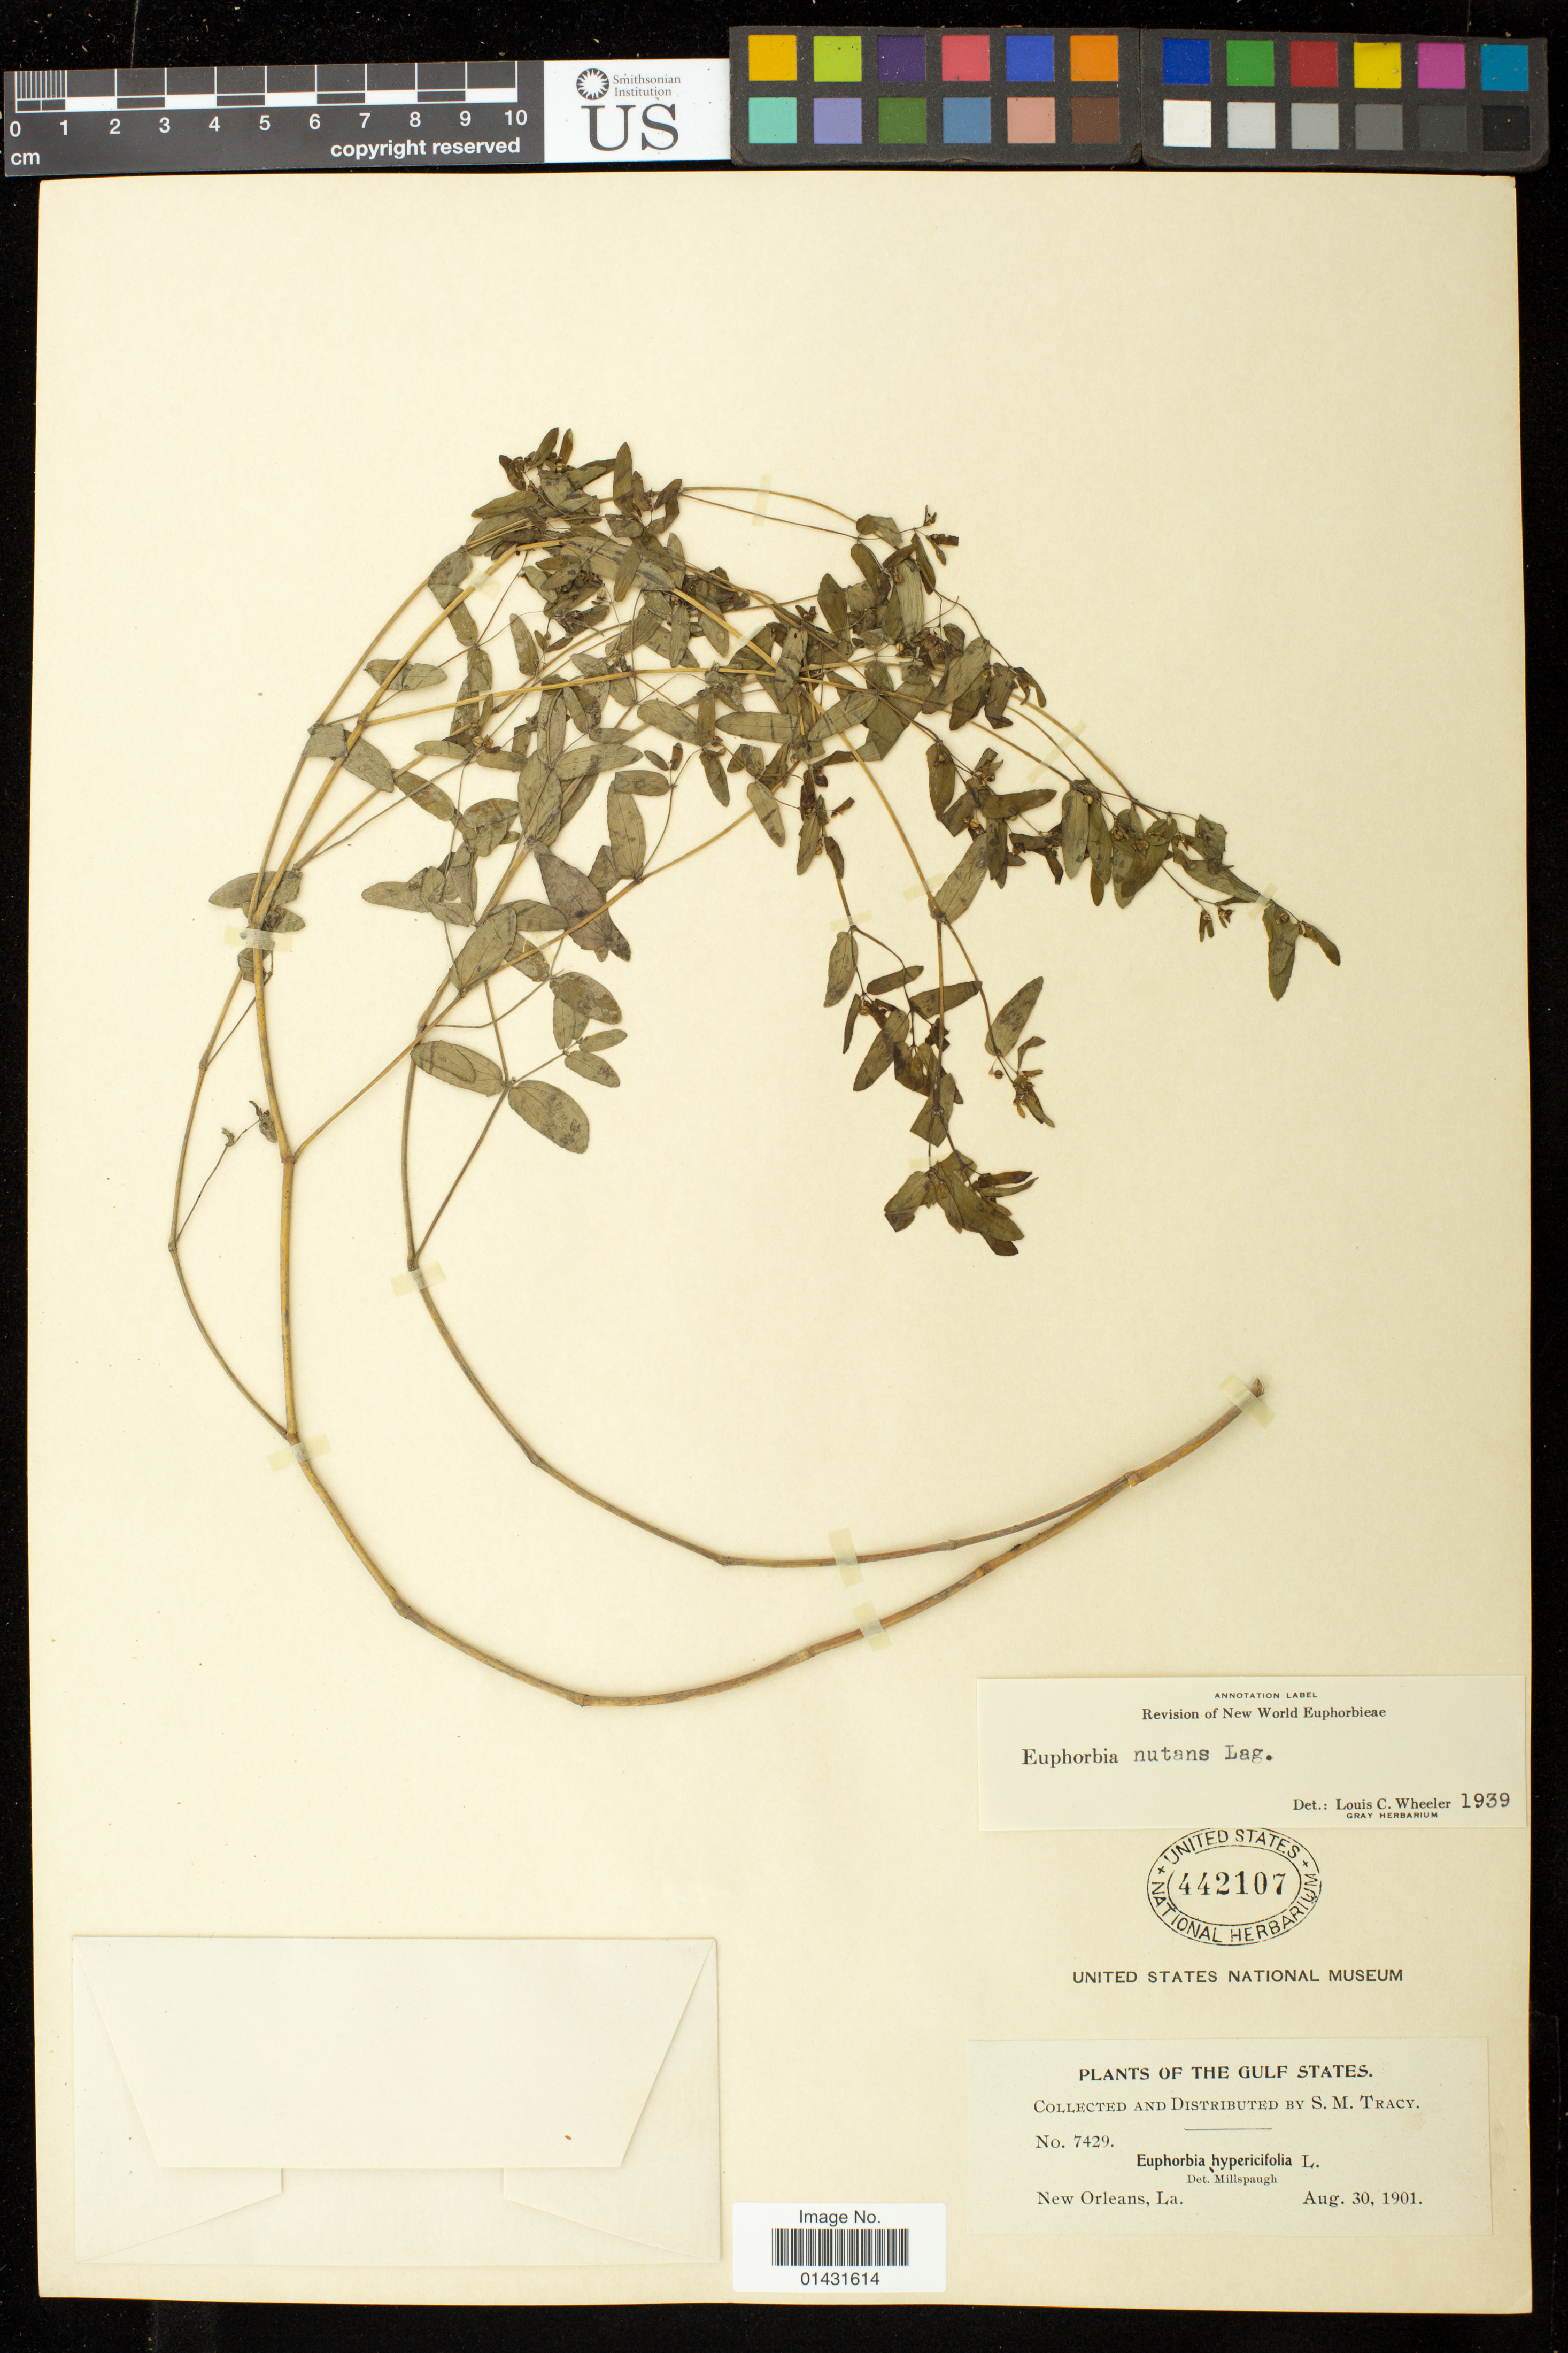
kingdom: Plantae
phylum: Tracheophyta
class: Magnoliopsida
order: Malpighiales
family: Euphorbiaceae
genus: Euphorbia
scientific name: Euphorbia hypericifolia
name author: L.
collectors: S. M. Tracy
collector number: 7429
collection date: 1901-08-30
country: United States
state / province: Louisiana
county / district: Orleans Parish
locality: New Orleans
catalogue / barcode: US 442107